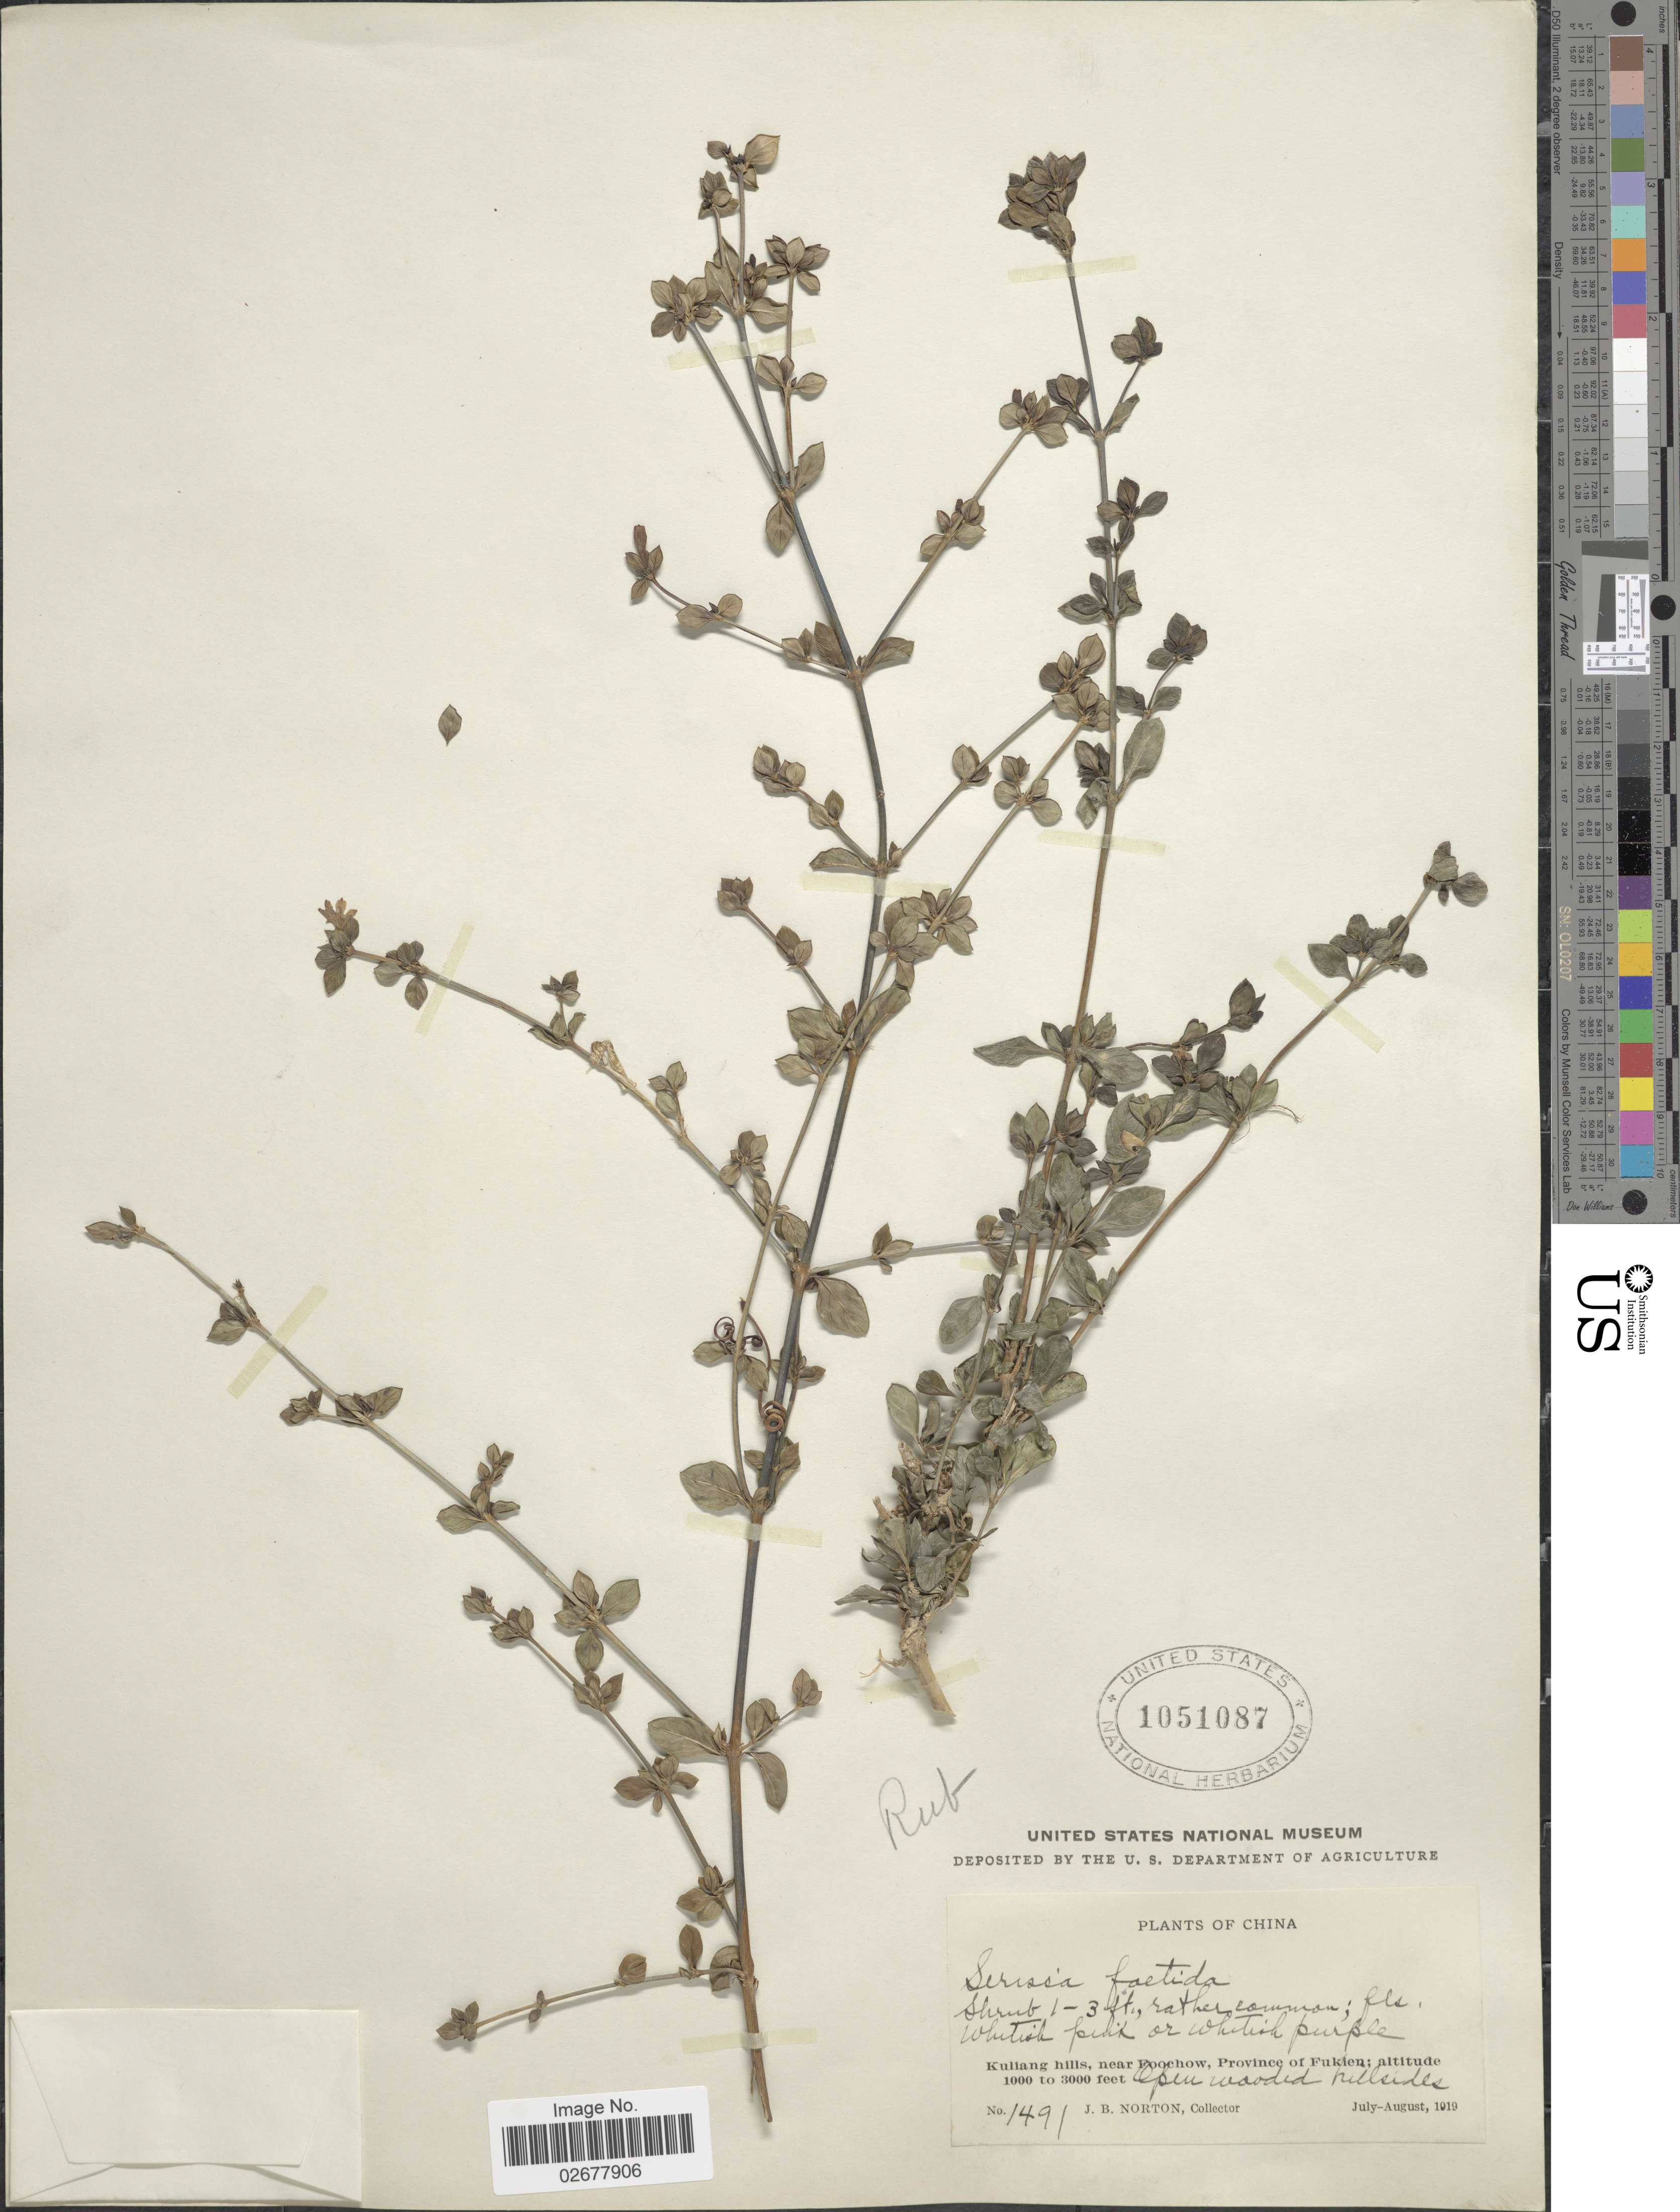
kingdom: Plantae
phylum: Tracheophyta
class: Magnoliopsida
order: Gentianales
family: Rubiaceae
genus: Serissa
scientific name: Serissa japonica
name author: (Thunb.) Thunb.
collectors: J. B. Norton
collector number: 1491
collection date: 1919-07/1919-08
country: China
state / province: Fujian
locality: Kuliang Hills, near Foochow, Province of Fukien, Open wooded hillsides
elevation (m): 305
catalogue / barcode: US 1051087